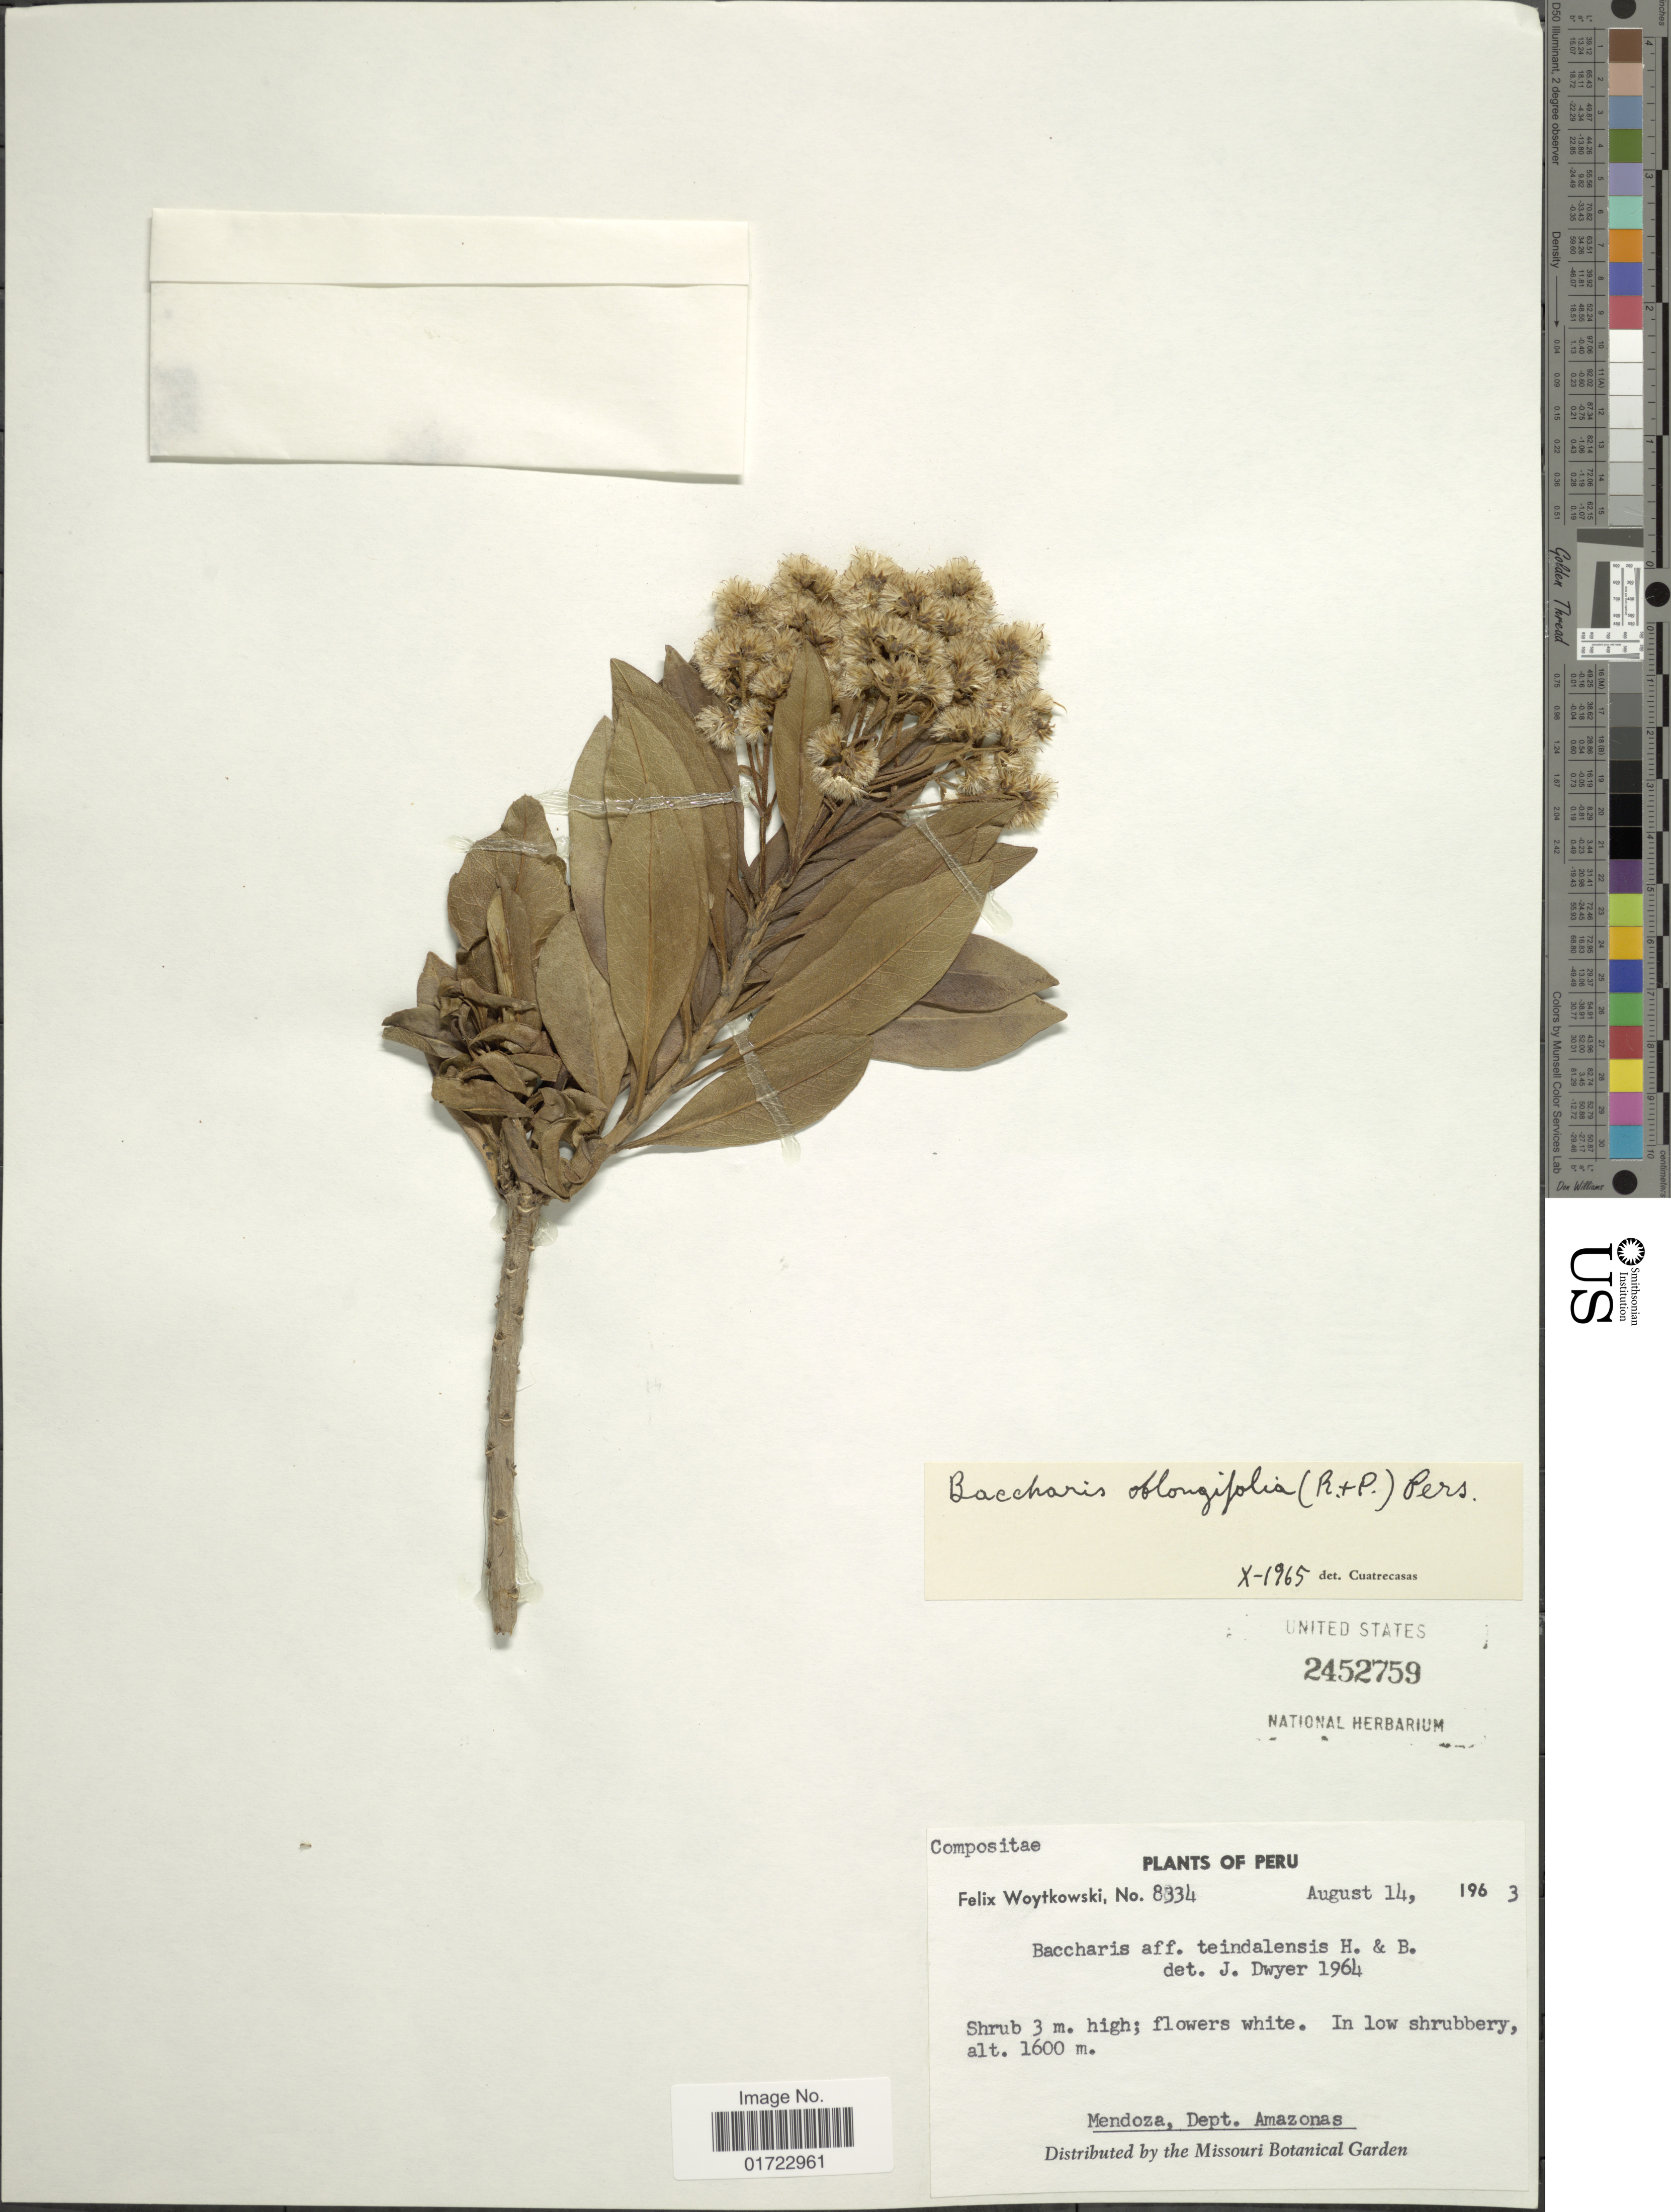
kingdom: Plantae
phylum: Tracheophyta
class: Magnoliopsida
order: Asterales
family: Asteraceae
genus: Baccharis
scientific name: Baccharis oblongifolia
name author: (Ruiz & Pav.) Pers.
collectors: F. Woytkowski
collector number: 8334*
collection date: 1963-08-14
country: Peru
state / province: Amazonas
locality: Mendoza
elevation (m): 1600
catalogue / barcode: US 2452759